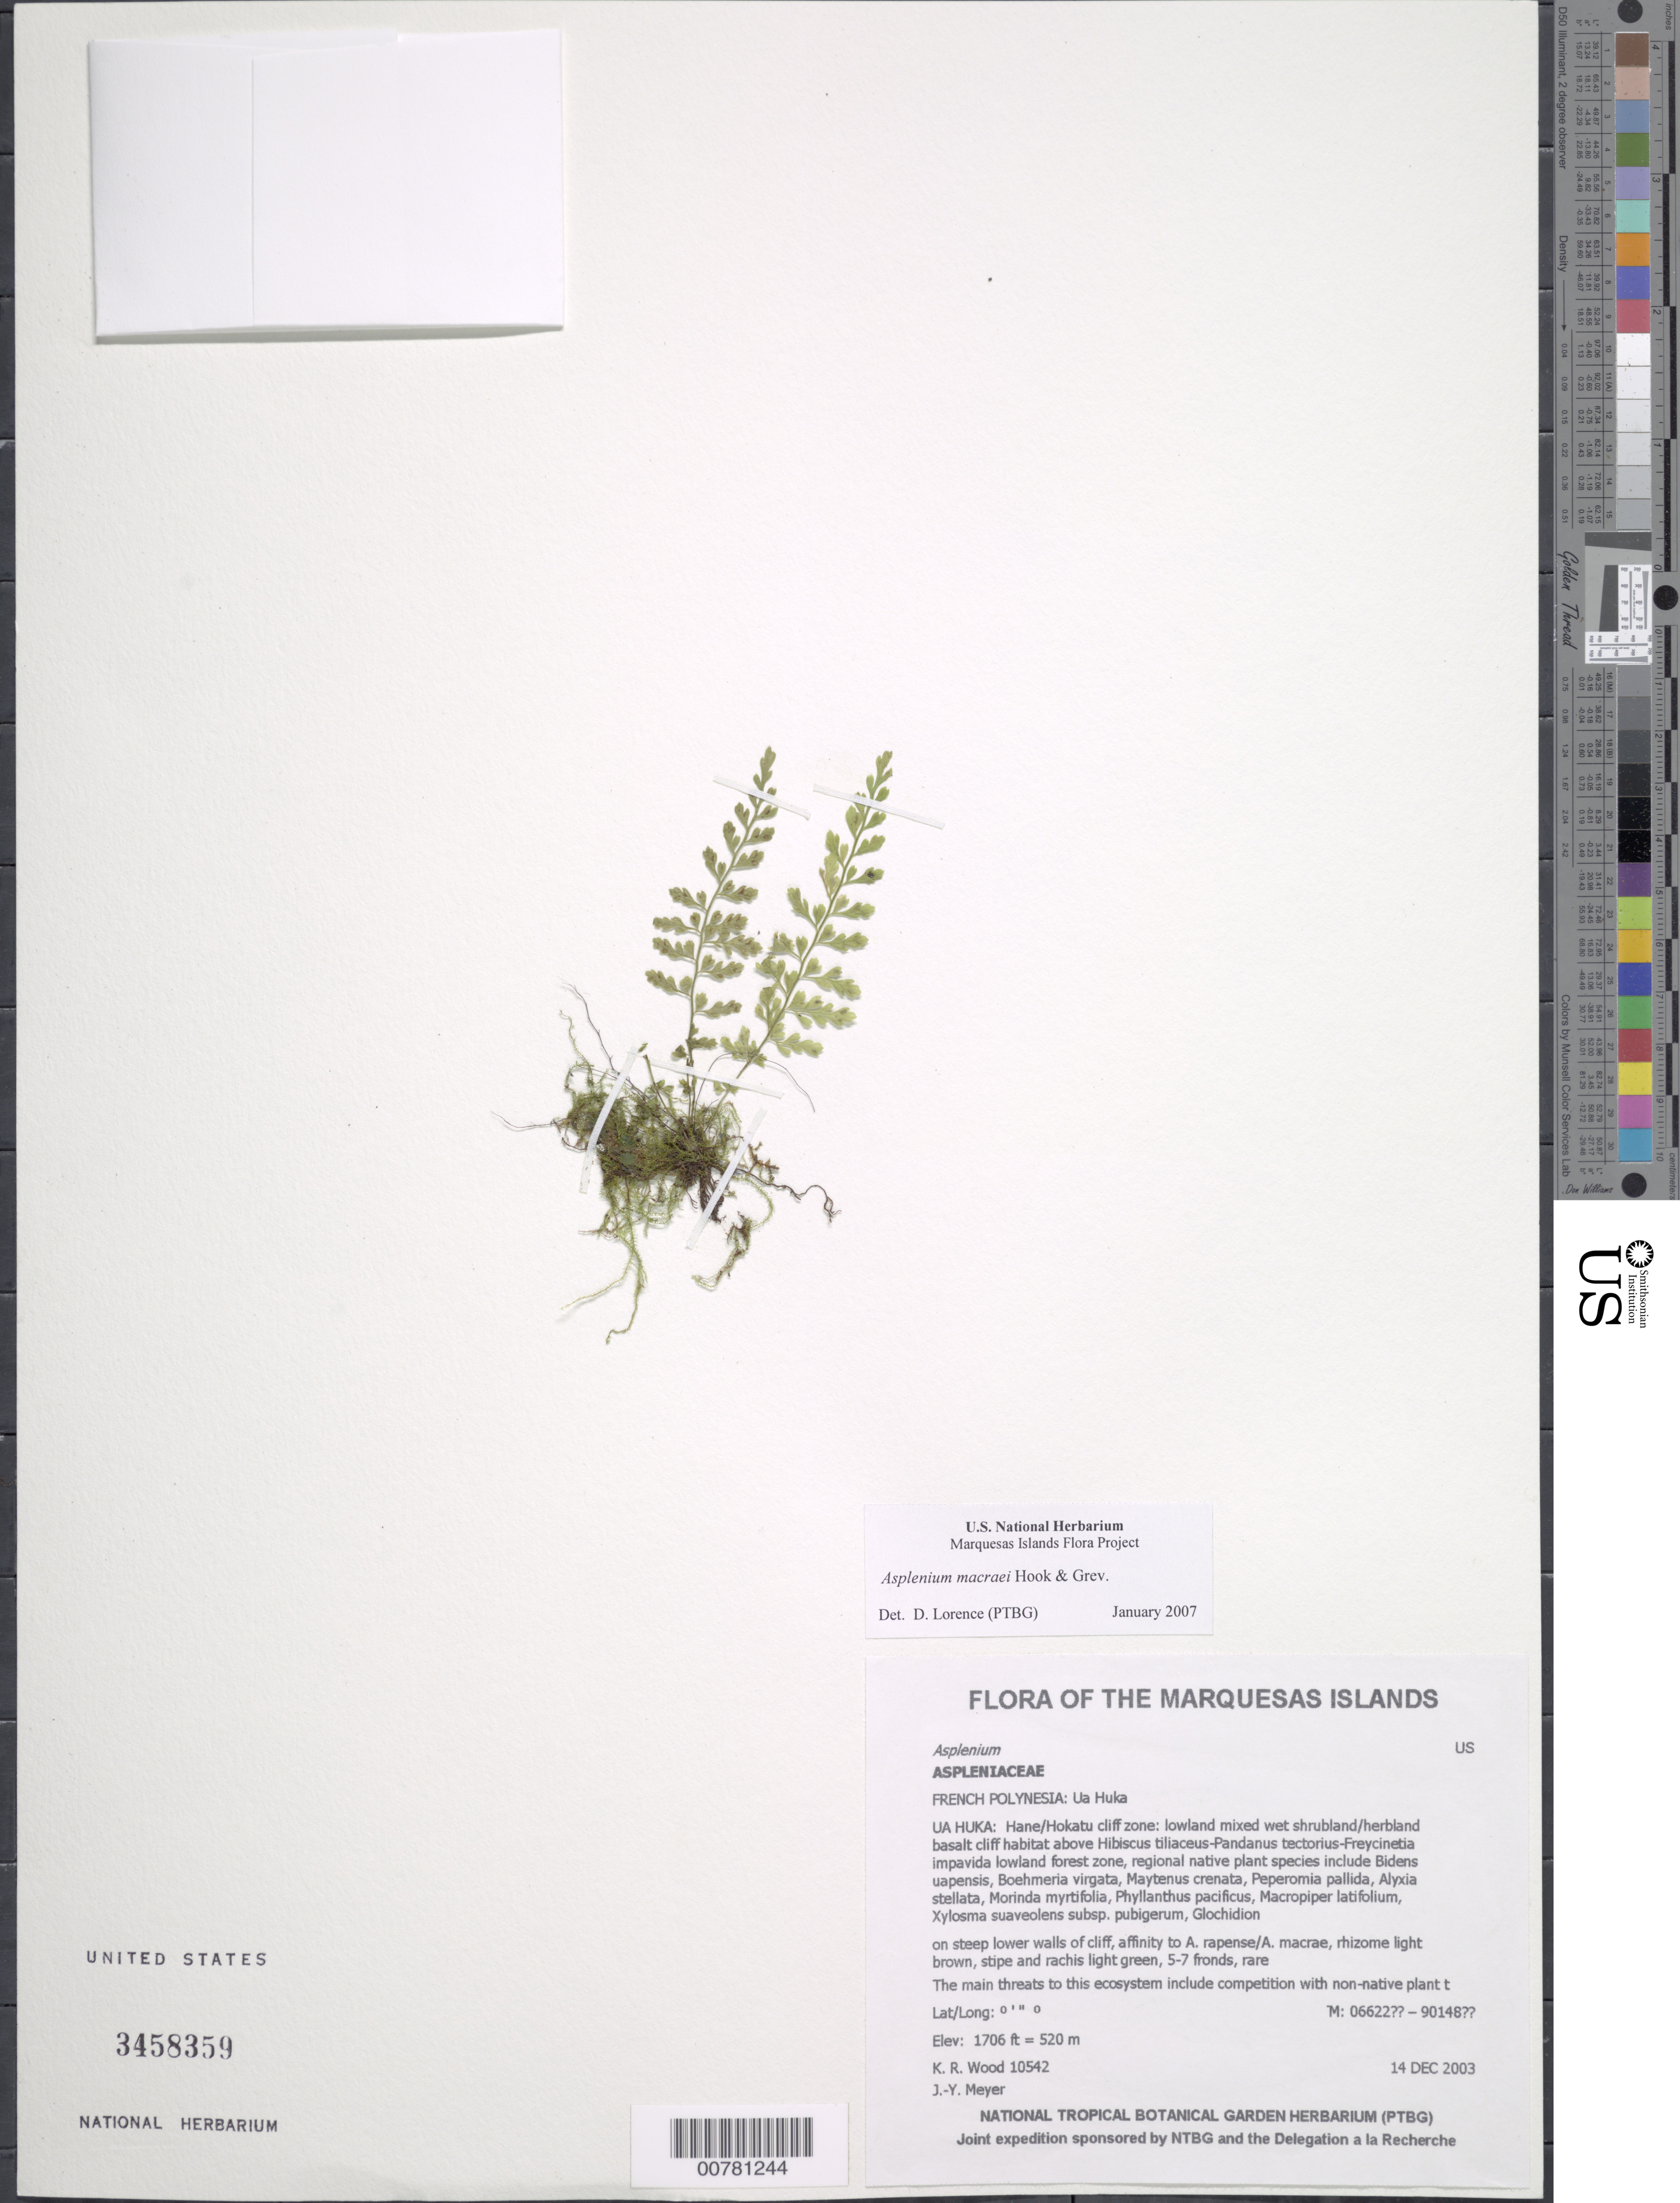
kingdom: Plantae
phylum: Tracheophyta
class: Polypodiopsida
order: Polypodiales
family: Aspleniaceae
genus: Asplenium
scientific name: Asplenium macraei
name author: Hook. & Grev.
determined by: Lorence, David H., (PTBG), National Tropical Botanical Garden (UNITED STATES)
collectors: K. R. Wood & J.-Y. Meyer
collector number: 10542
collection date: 2003-12-14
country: French Polynesia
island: Ua Huka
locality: Hane/Hokatu cliff zone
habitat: Lowland mixed wet shrubland/herbland basalt cliff habitat above Hibiscus tiliaceus - Pandanus tectorius - Freycinetia impavida lowland forest zone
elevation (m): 520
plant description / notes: Resembles Asplenium macrae but plants are smaller.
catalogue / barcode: US 3458359